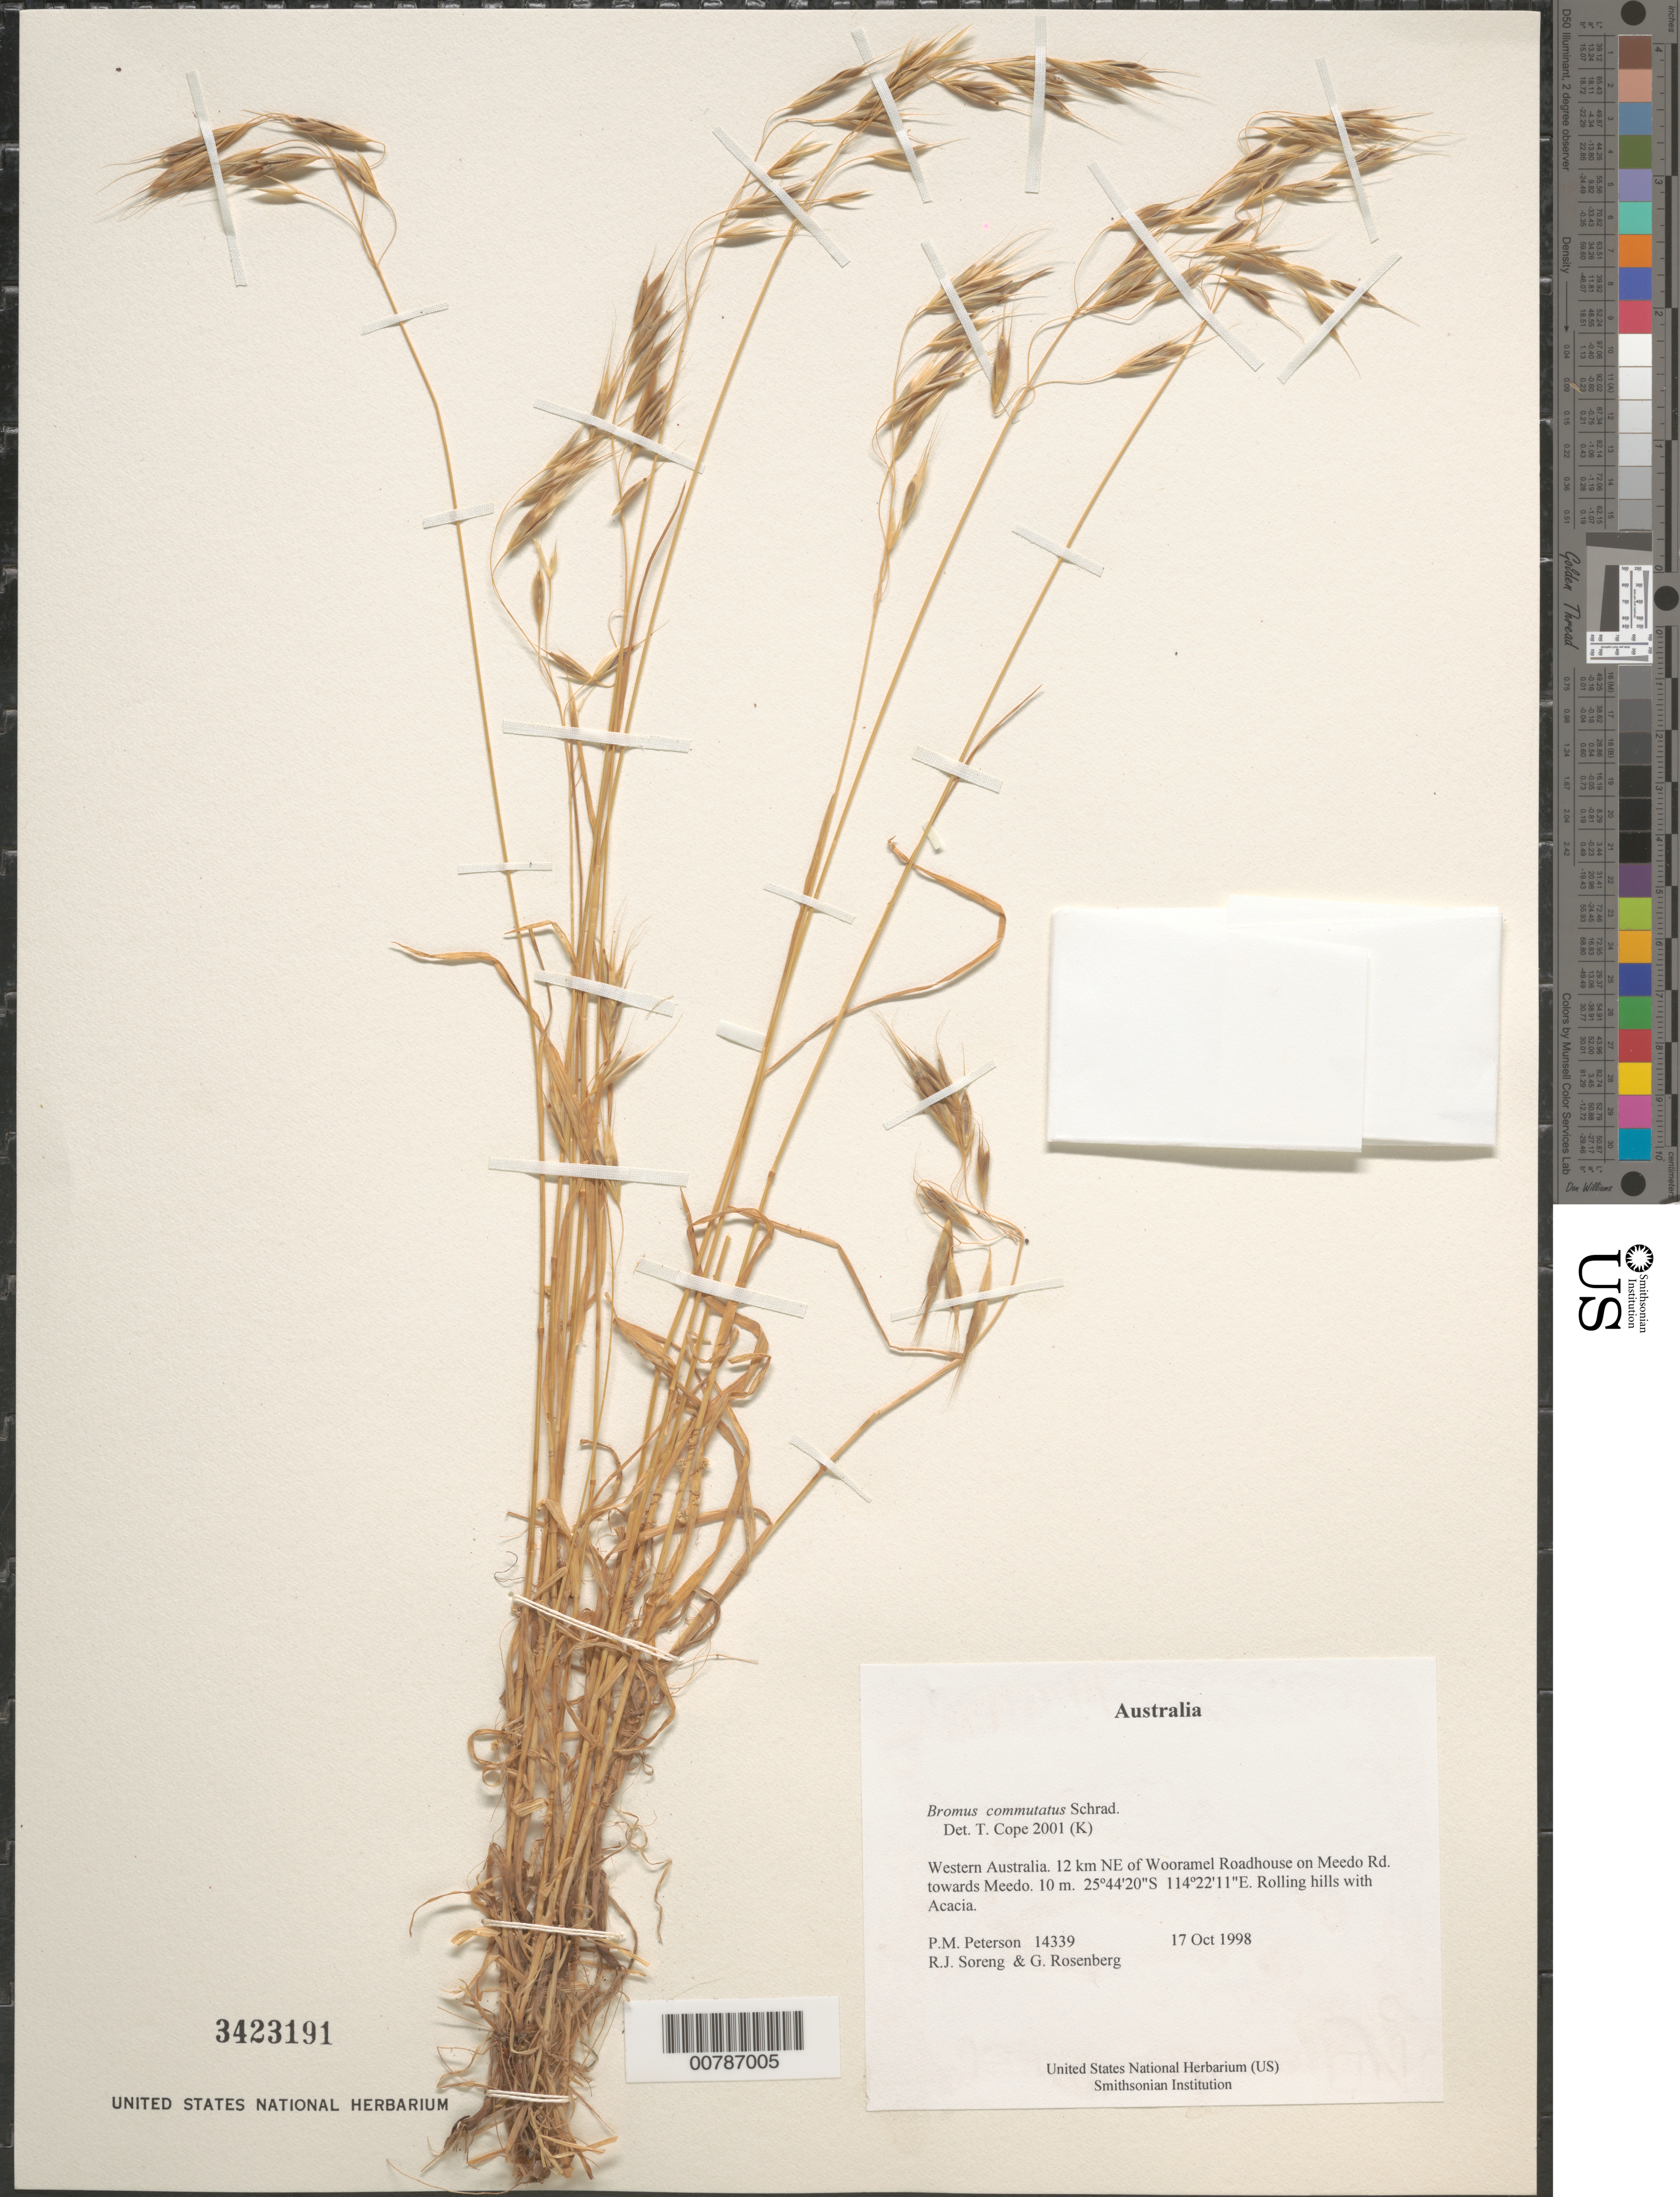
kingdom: Plantae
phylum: Tracheophyta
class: Liliopsida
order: Poales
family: Poaceae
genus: Bromus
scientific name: Bromus commutatus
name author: Schrad.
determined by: Cope, T. A.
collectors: P. M. Peterson, R. J. Soreng & G. Rosenberg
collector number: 14339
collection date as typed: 17 Oct 1998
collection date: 1998-10-17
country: Australia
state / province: Western Australia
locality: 12 km NE of Wooramel Roadhouse on Meedo Rd. towards Meedo.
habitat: Rolling hills with Acacia.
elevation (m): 10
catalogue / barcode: US 3423191